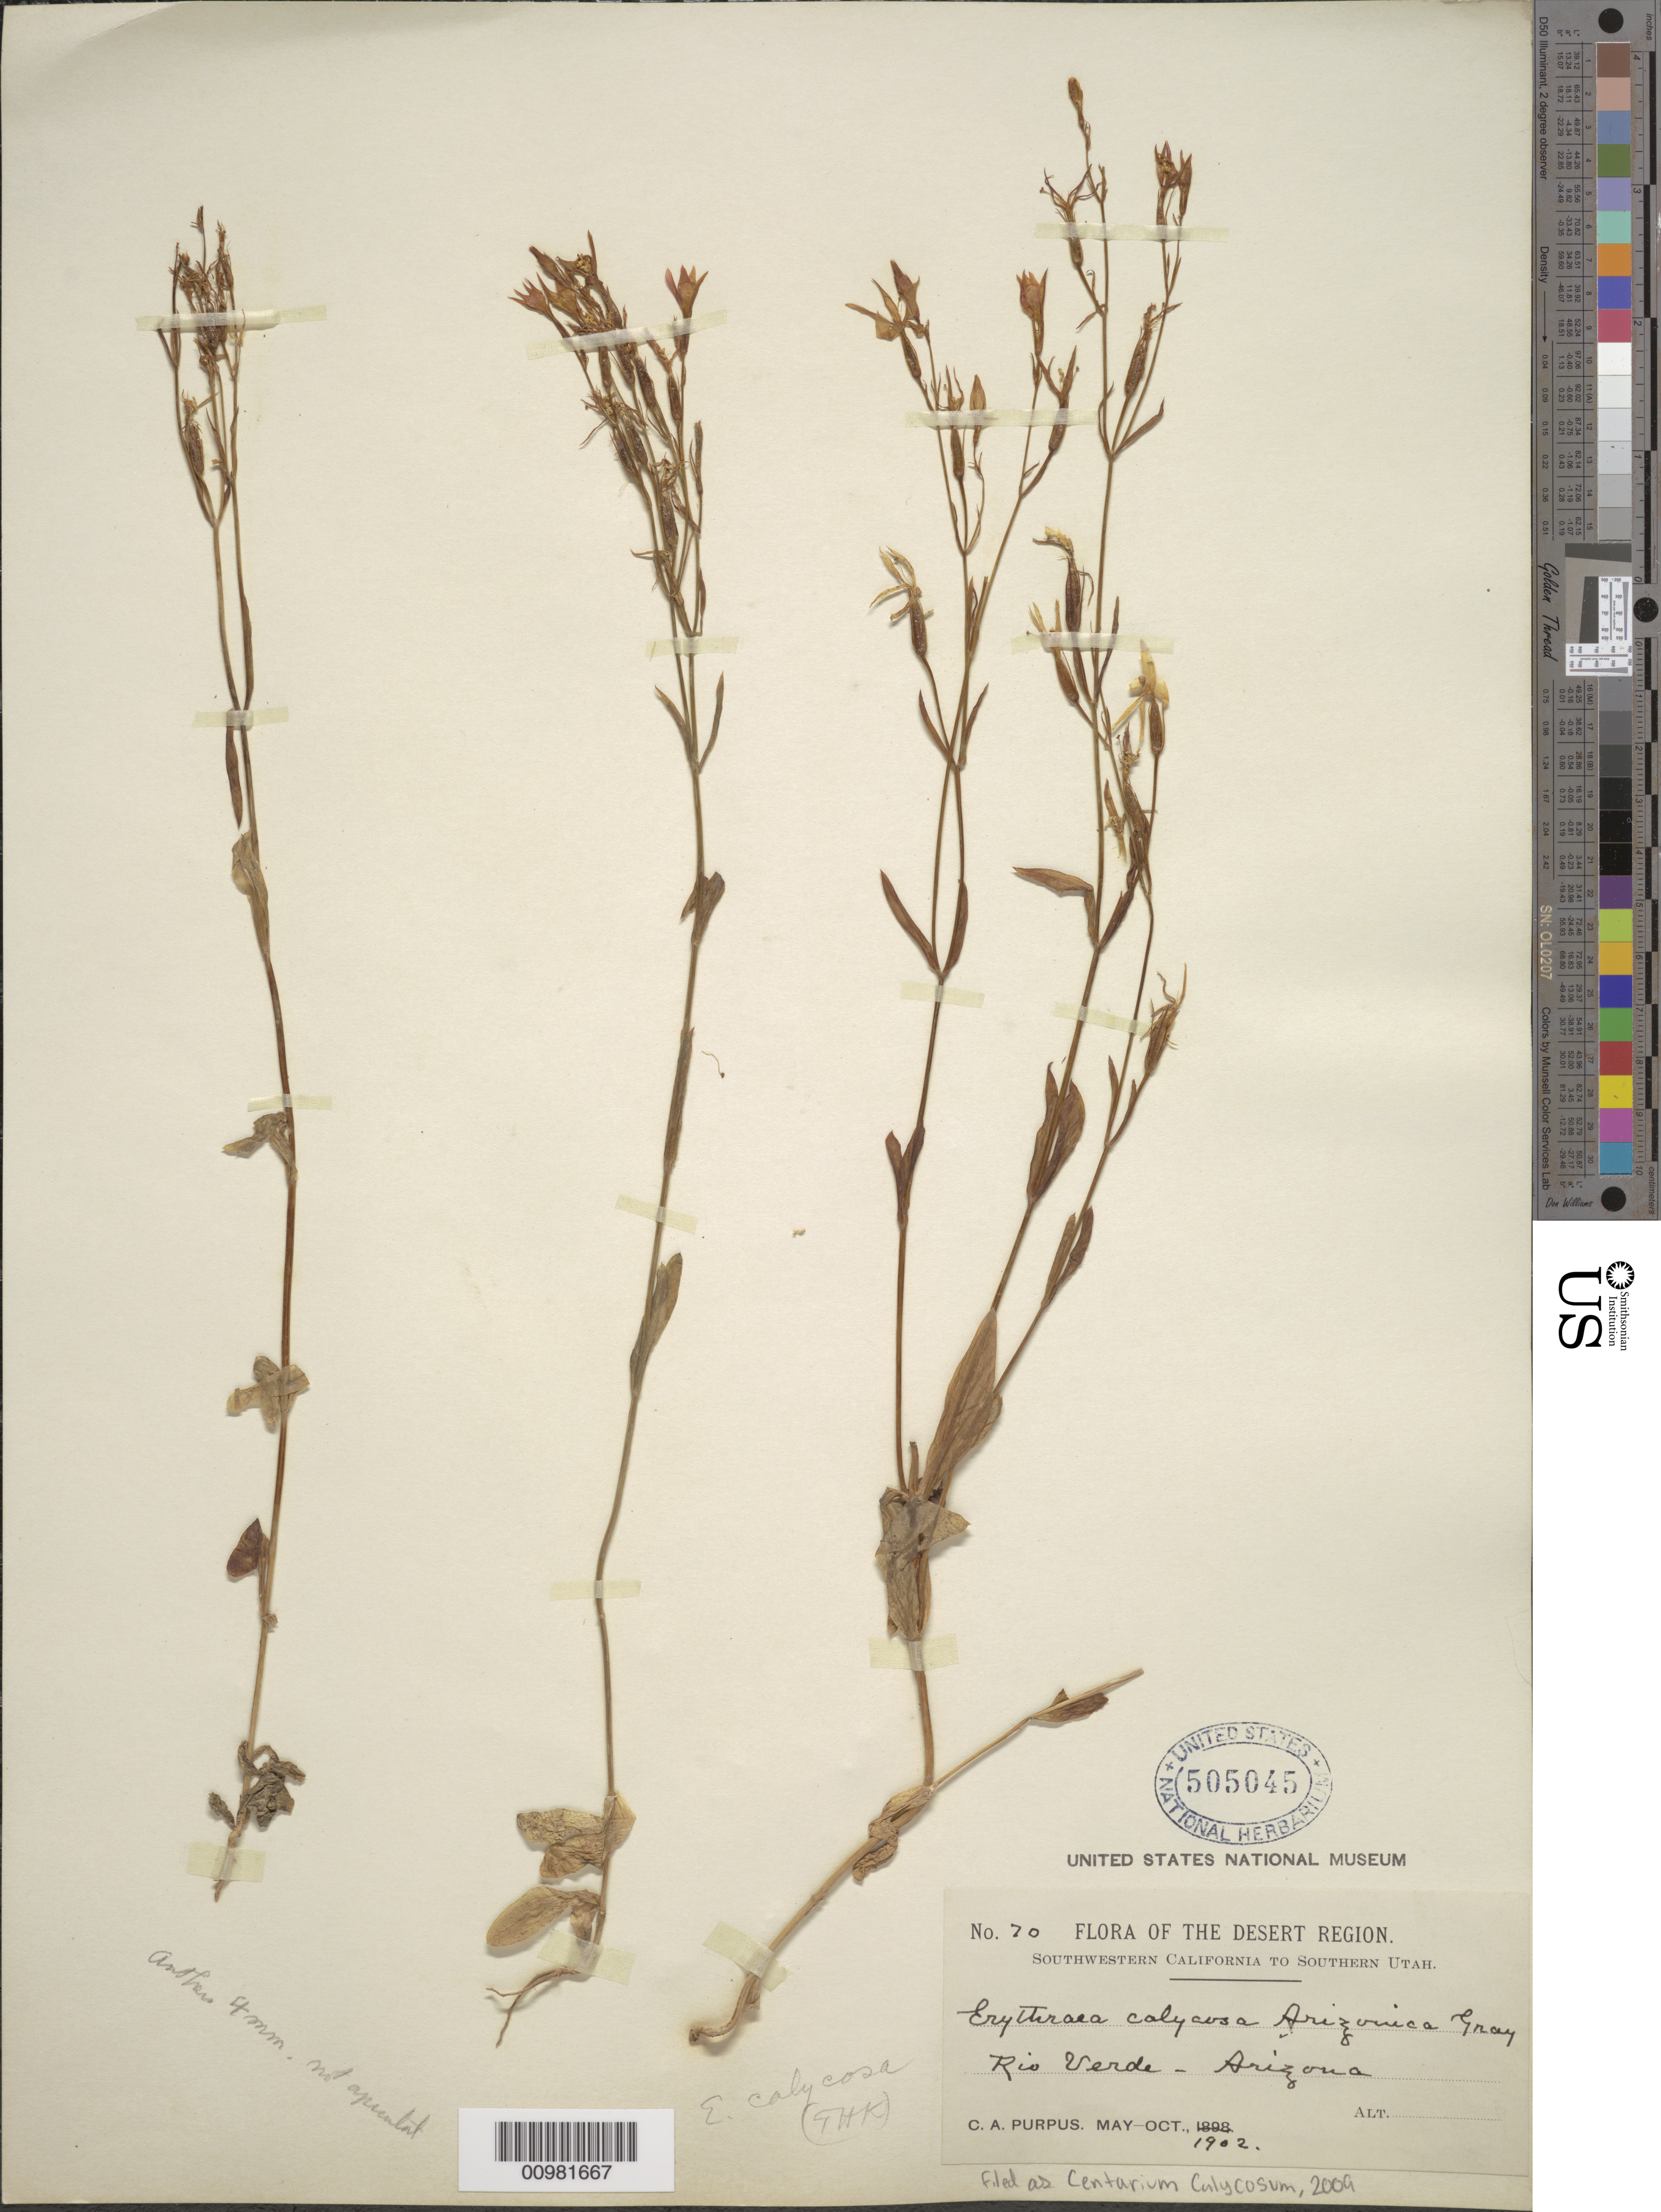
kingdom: Plantae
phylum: Tracheophyta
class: Magnoliopsida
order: Gentianales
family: Gentianaceae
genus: Centaurium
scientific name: Centaurium calycosum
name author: (Buckley) Buckley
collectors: C. A. Purpus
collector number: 70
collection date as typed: May 1902 to -- Oct 1902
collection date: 1902-05/1902-10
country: United States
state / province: Arizona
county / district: Maricopa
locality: Rio Verde, Arizona.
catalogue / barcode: US 505045